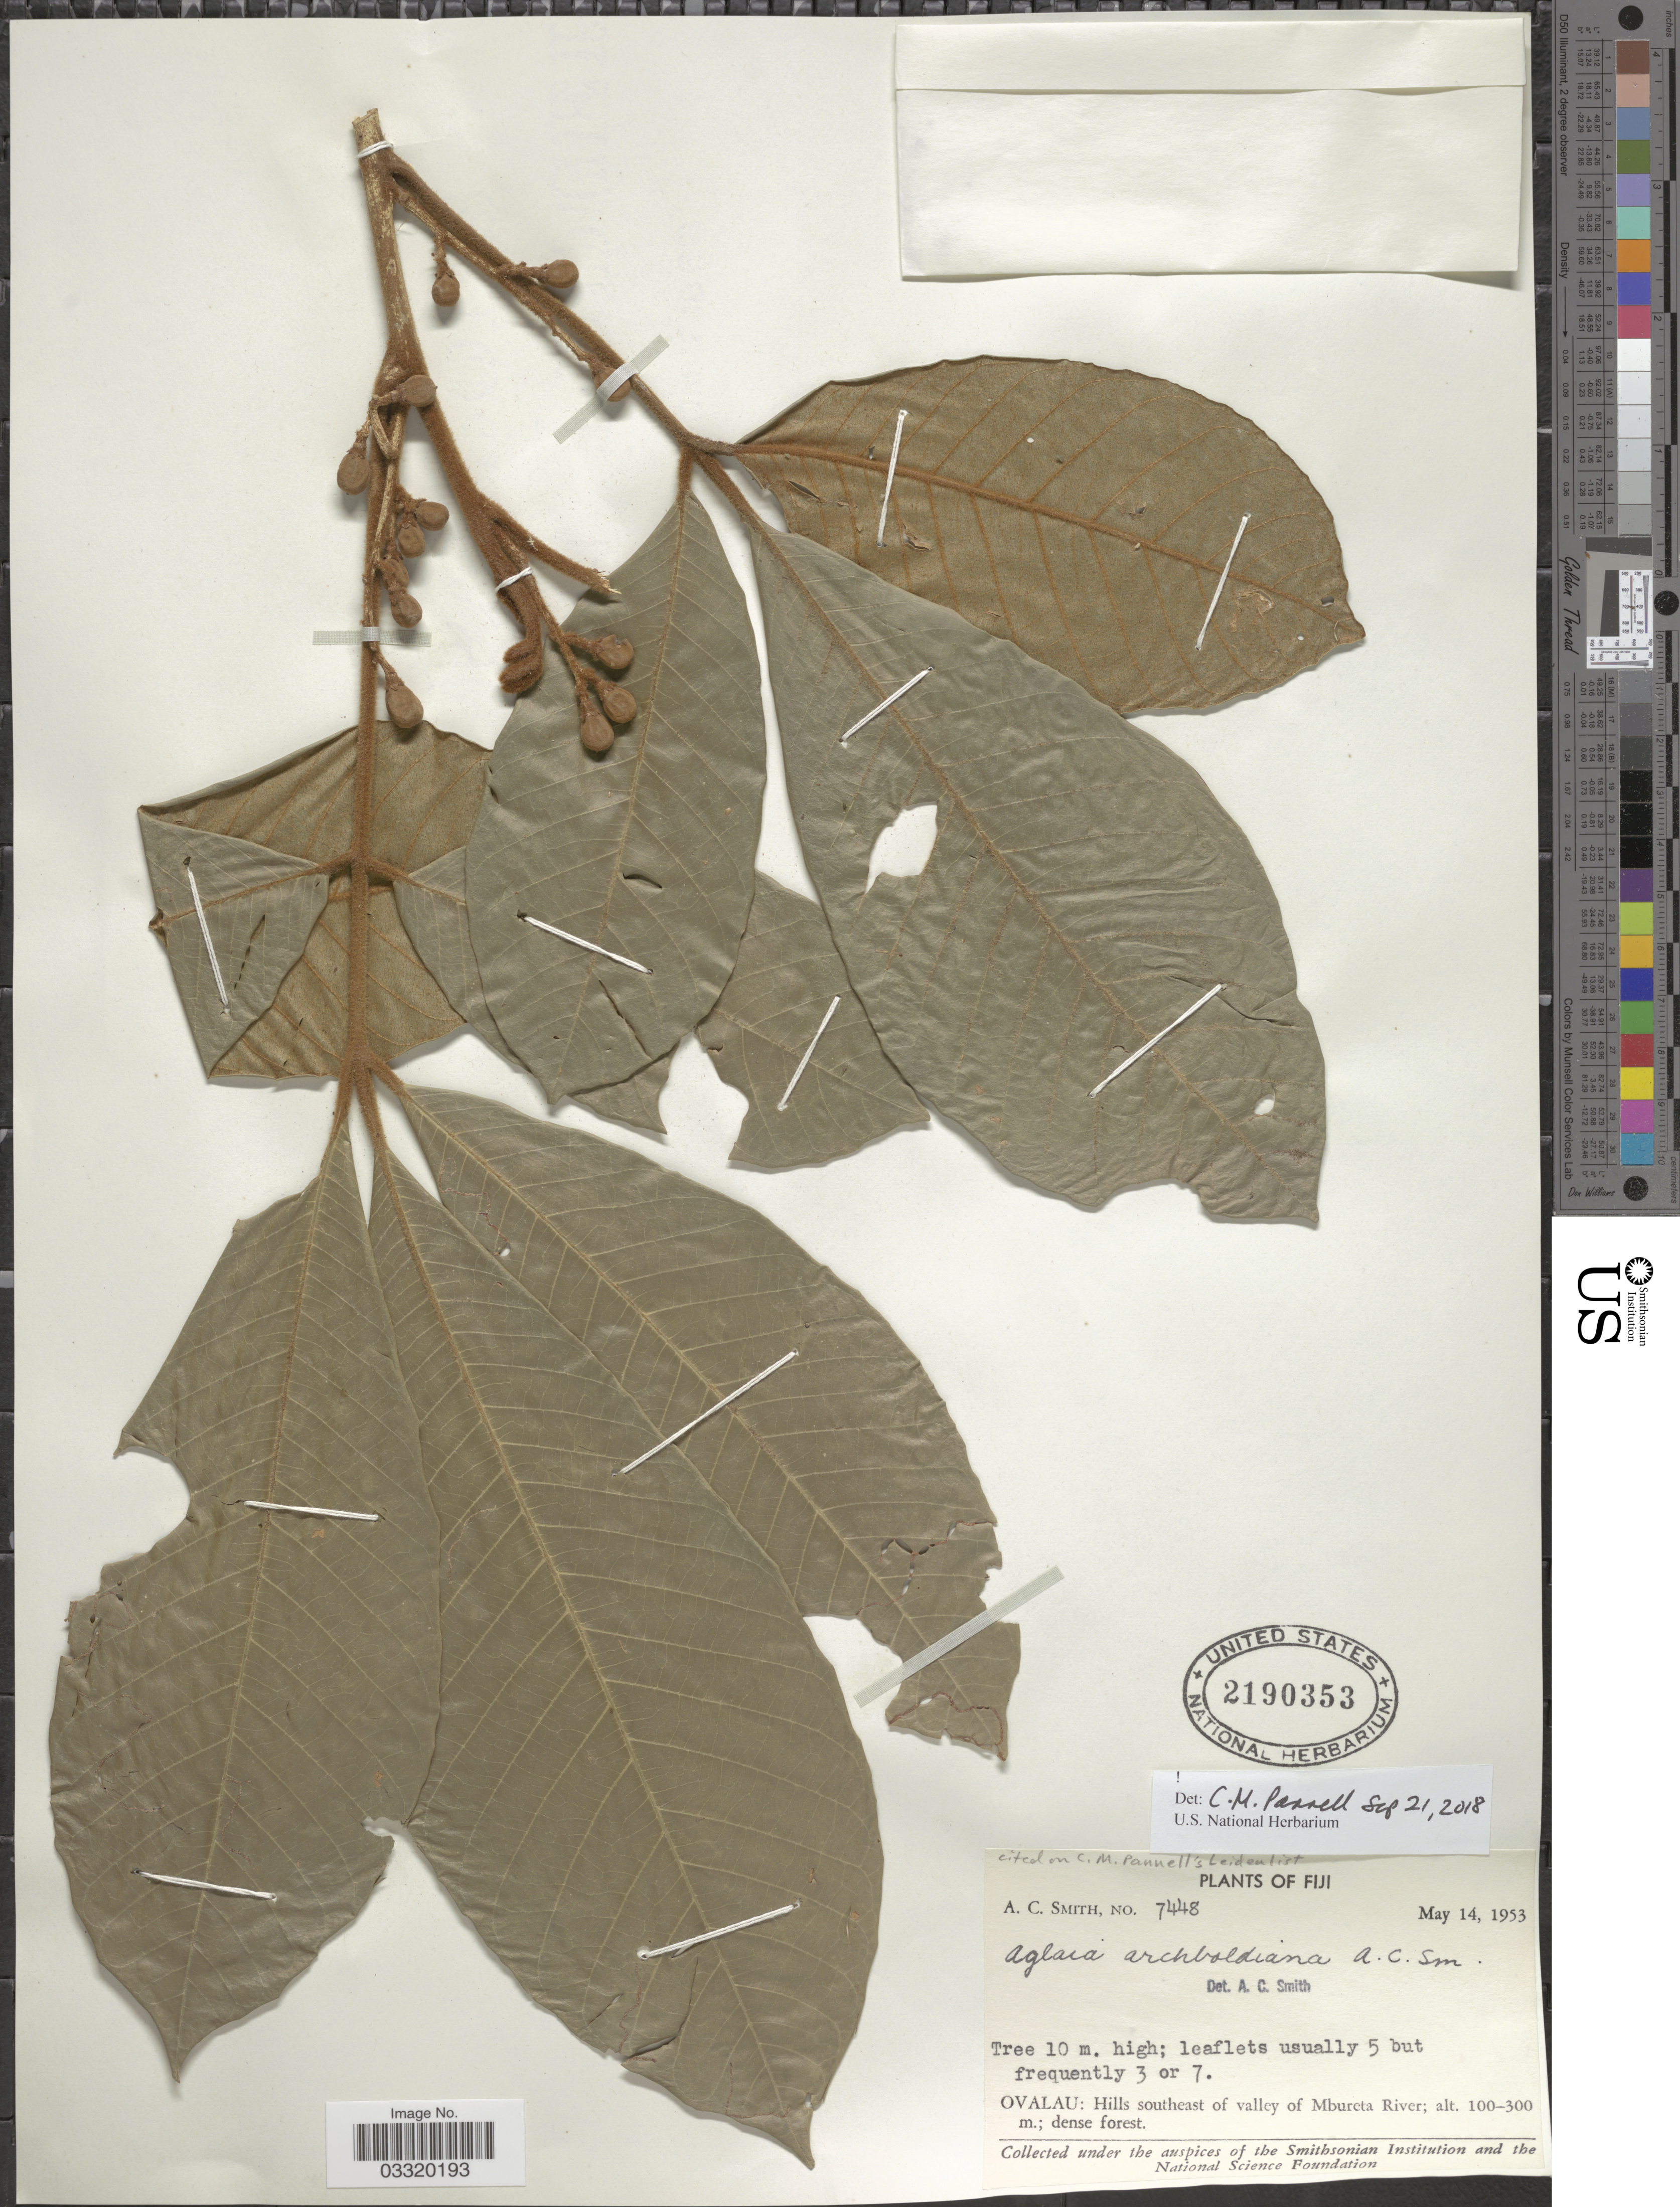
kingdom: Plantae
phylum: Tracheophyta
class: Magnoliopsida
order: Sapindales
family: Meliaceae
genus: Aglaia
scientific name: Aglaia archboldiana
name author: A.C. Sm.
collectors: A. C. Smith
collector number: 7448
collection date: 1953-05-14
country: Fiji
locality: Ovalau: Hills southeast of valley of Mbureta River.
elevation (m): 100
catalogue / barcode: US 2190353